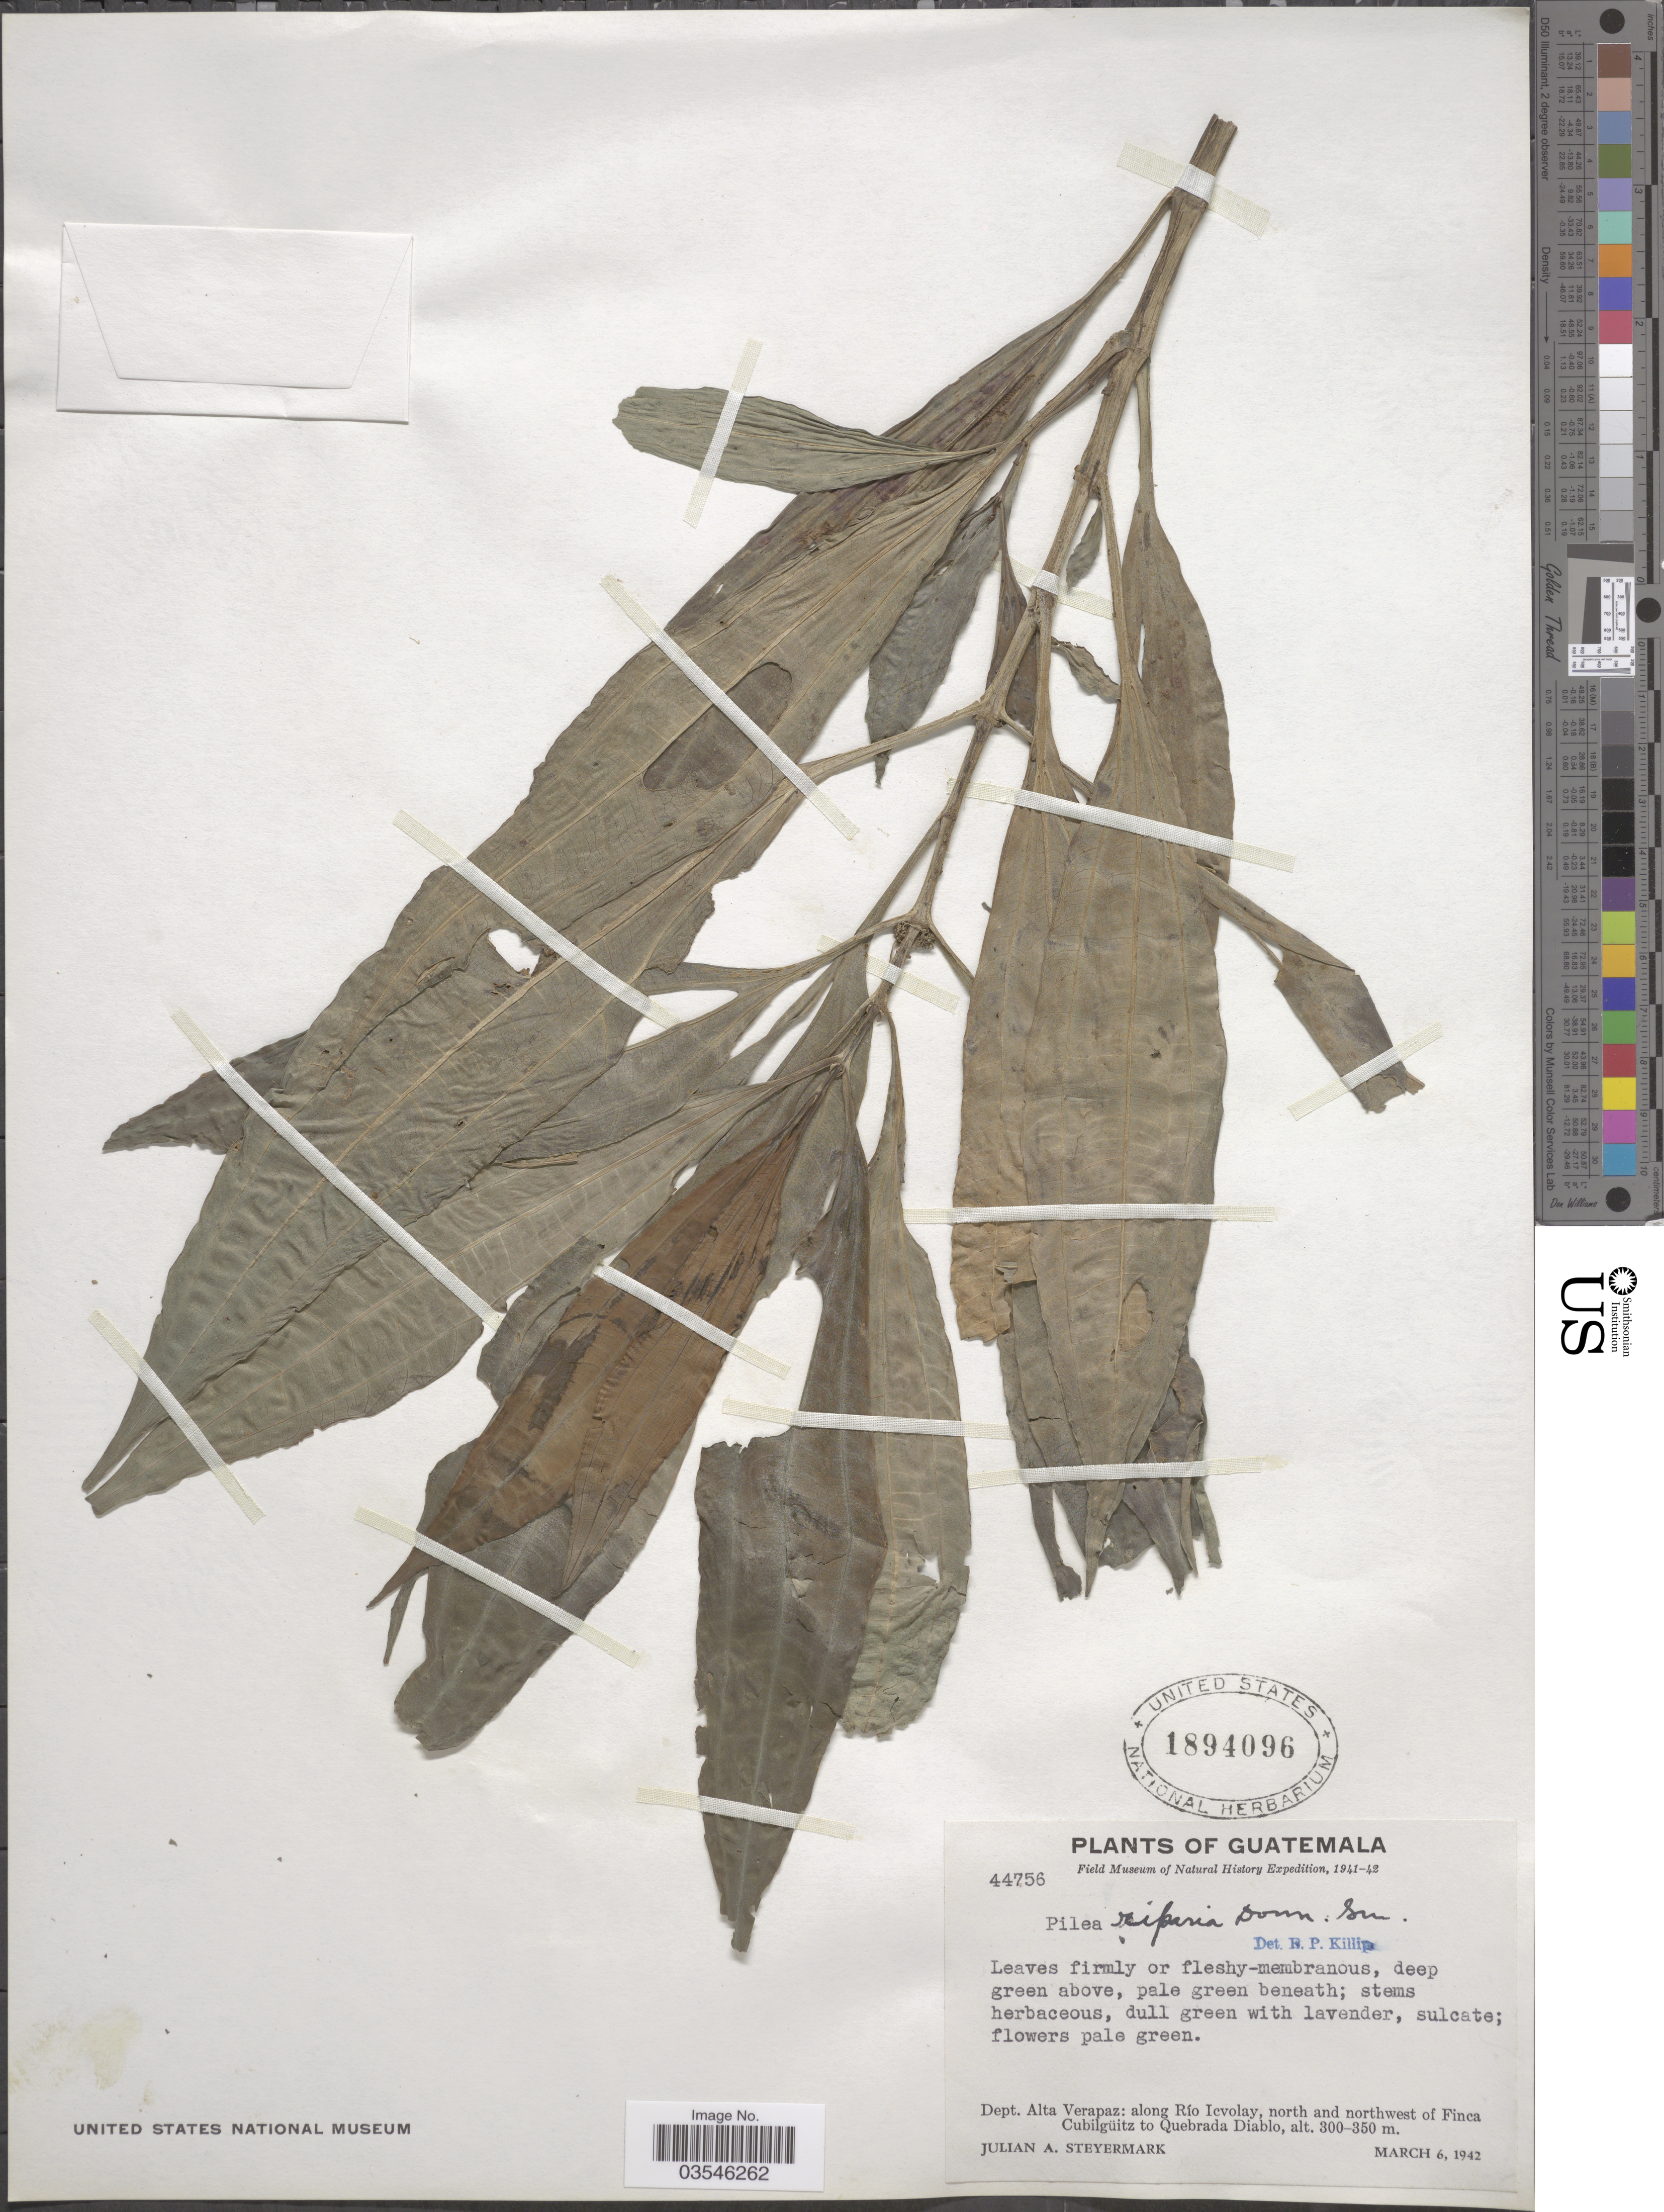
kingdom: Plantae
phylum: Tracheophyta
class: Magnoliopsida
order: Rosales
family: Urticaceae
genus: Pilea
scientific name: Pilea riparia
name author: Donn. Sm.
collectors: J. Steyermark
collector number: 44756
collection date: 1942-03-06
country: Guatemala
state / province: Alta Verapaz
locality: Dept. Alta Verapaz: along Río Icvolay, north and northwest of Finca Cubilgüitz to Quebrada Diablo.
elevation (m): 300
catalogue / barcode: US 1894096